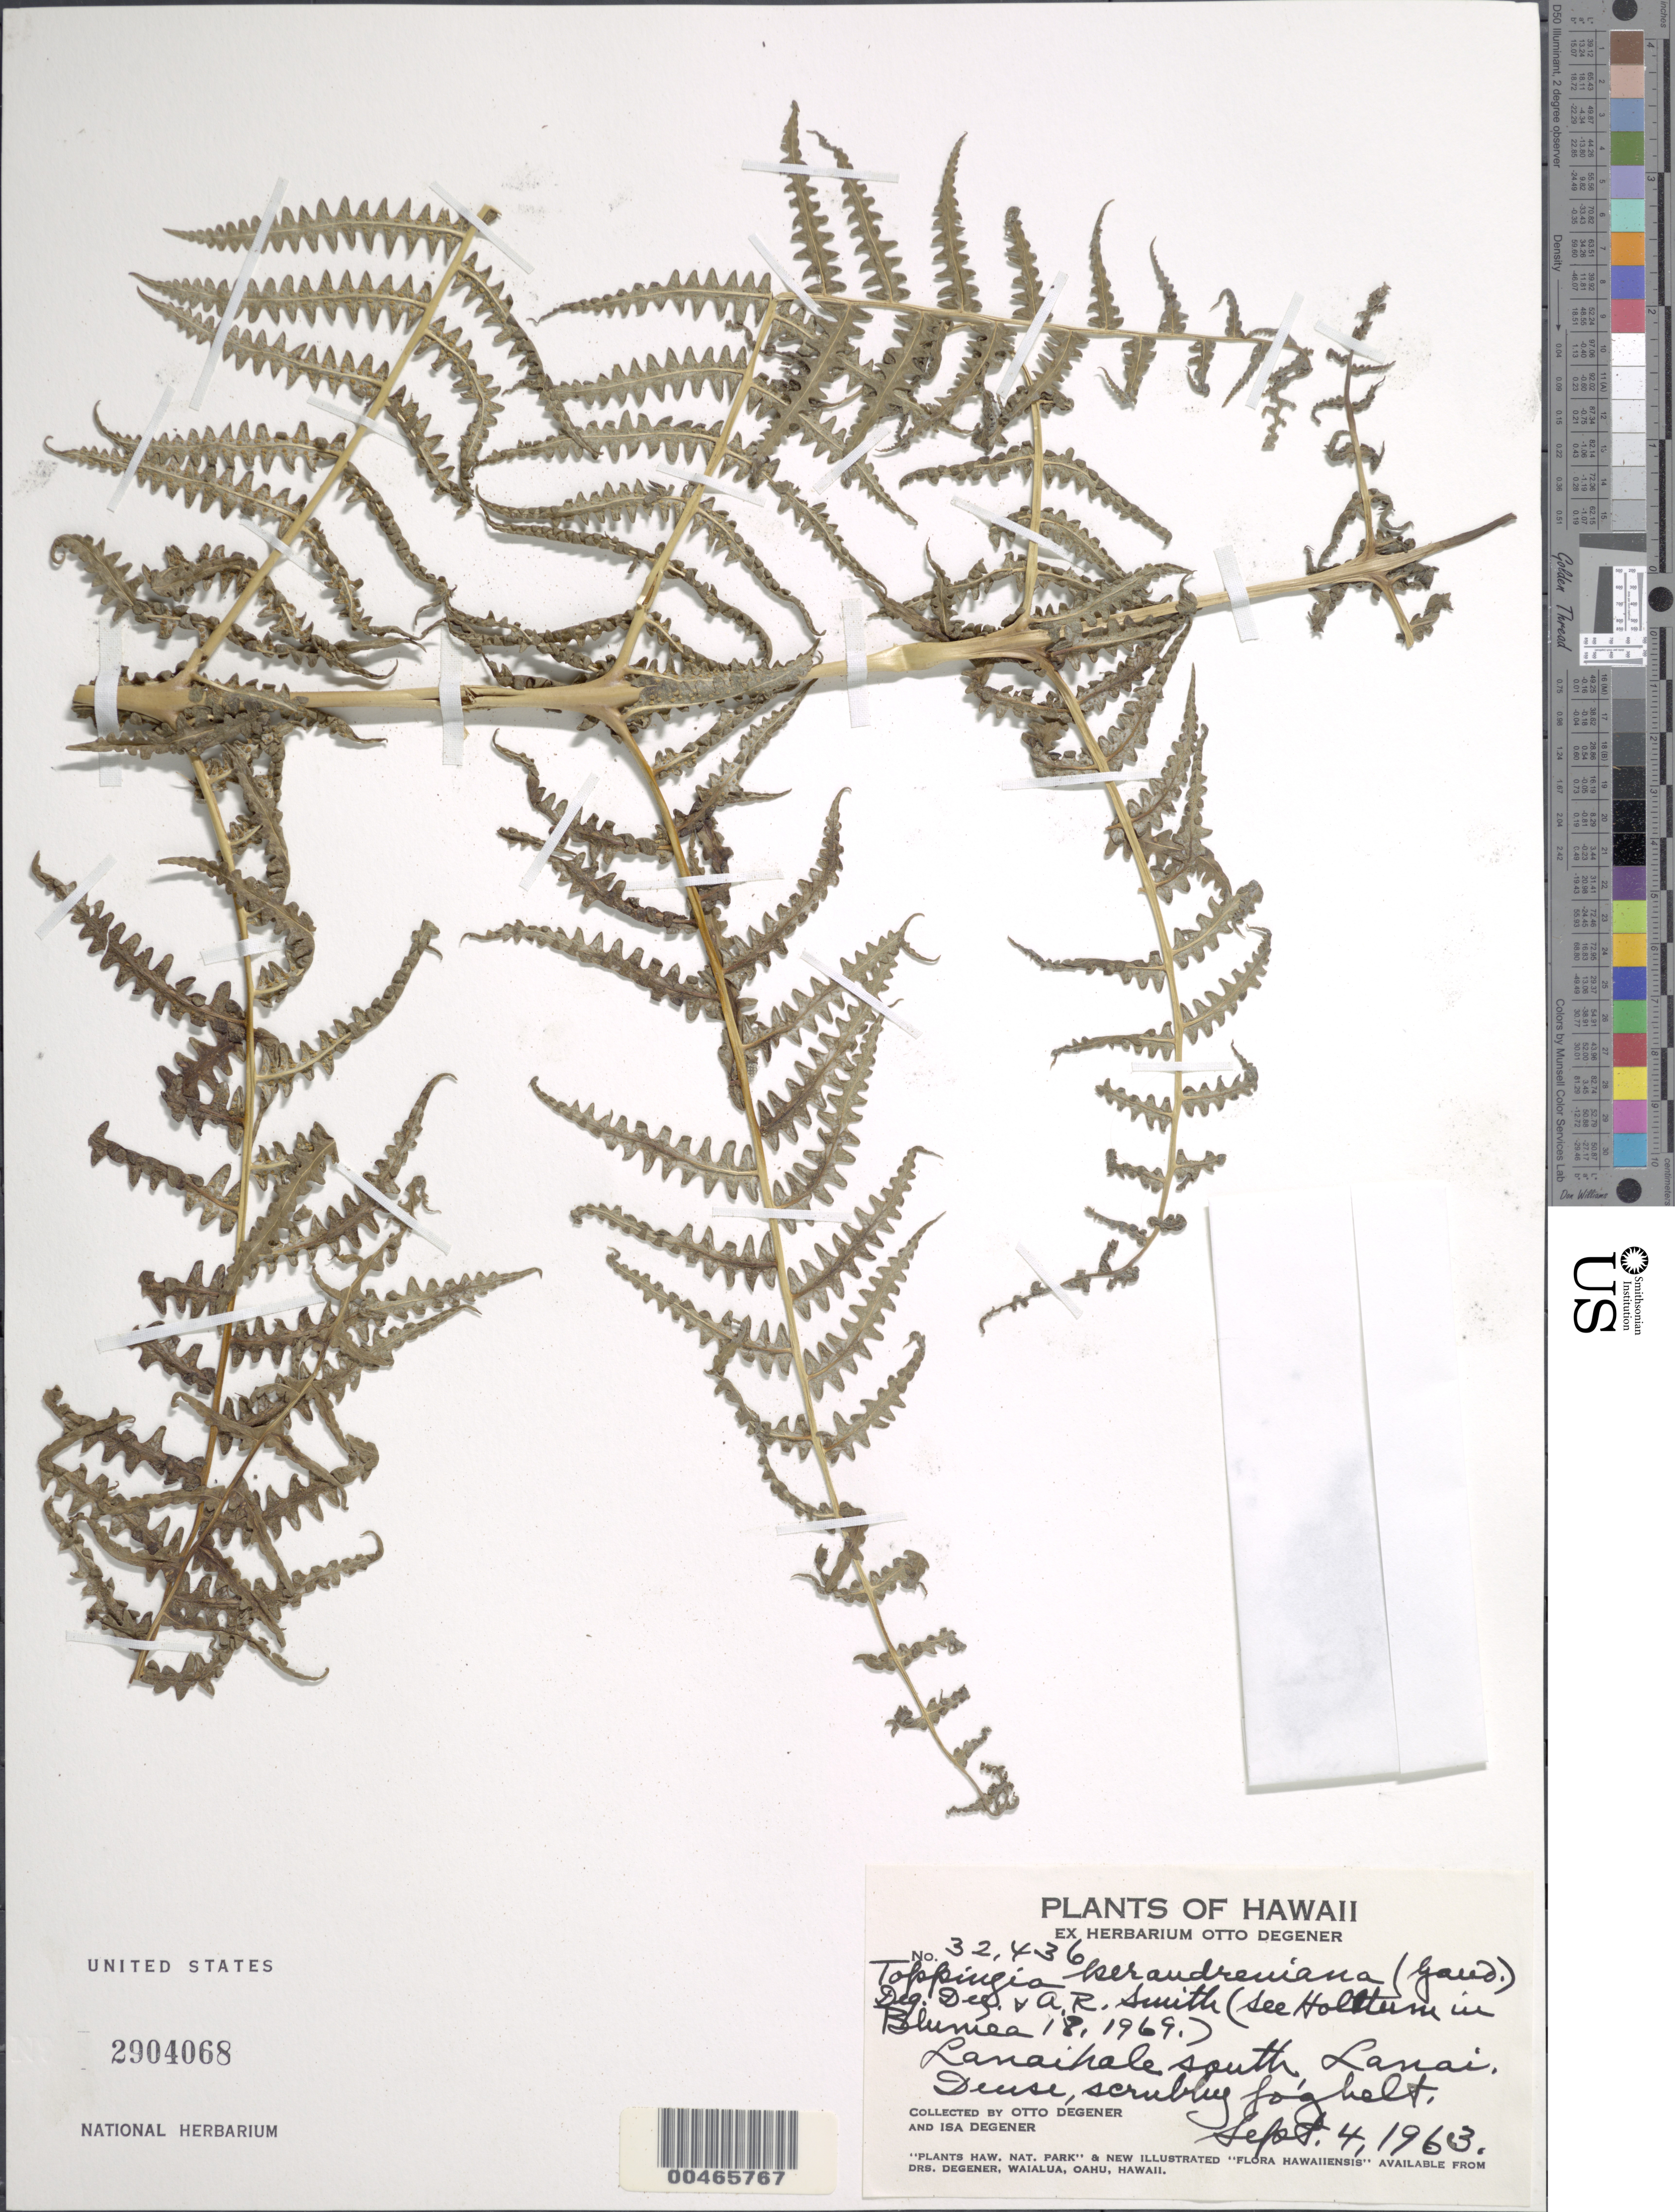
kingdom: Plantae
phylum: Tracheophyta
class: Polypodiopsida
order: Polypodiales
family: Thelypteridaceae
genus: Pseudophegopteris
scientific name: Pseudophegopteris keraudreniana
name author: (Gaudich.) Holttum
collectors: O. Degener & I. Degener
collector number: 32436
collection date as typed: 4 Sep 1963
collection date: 1963-09-04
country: United States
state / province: Hawaii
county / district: Maui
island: Lana'i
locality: Lanaihale south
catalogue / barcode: US 2904068